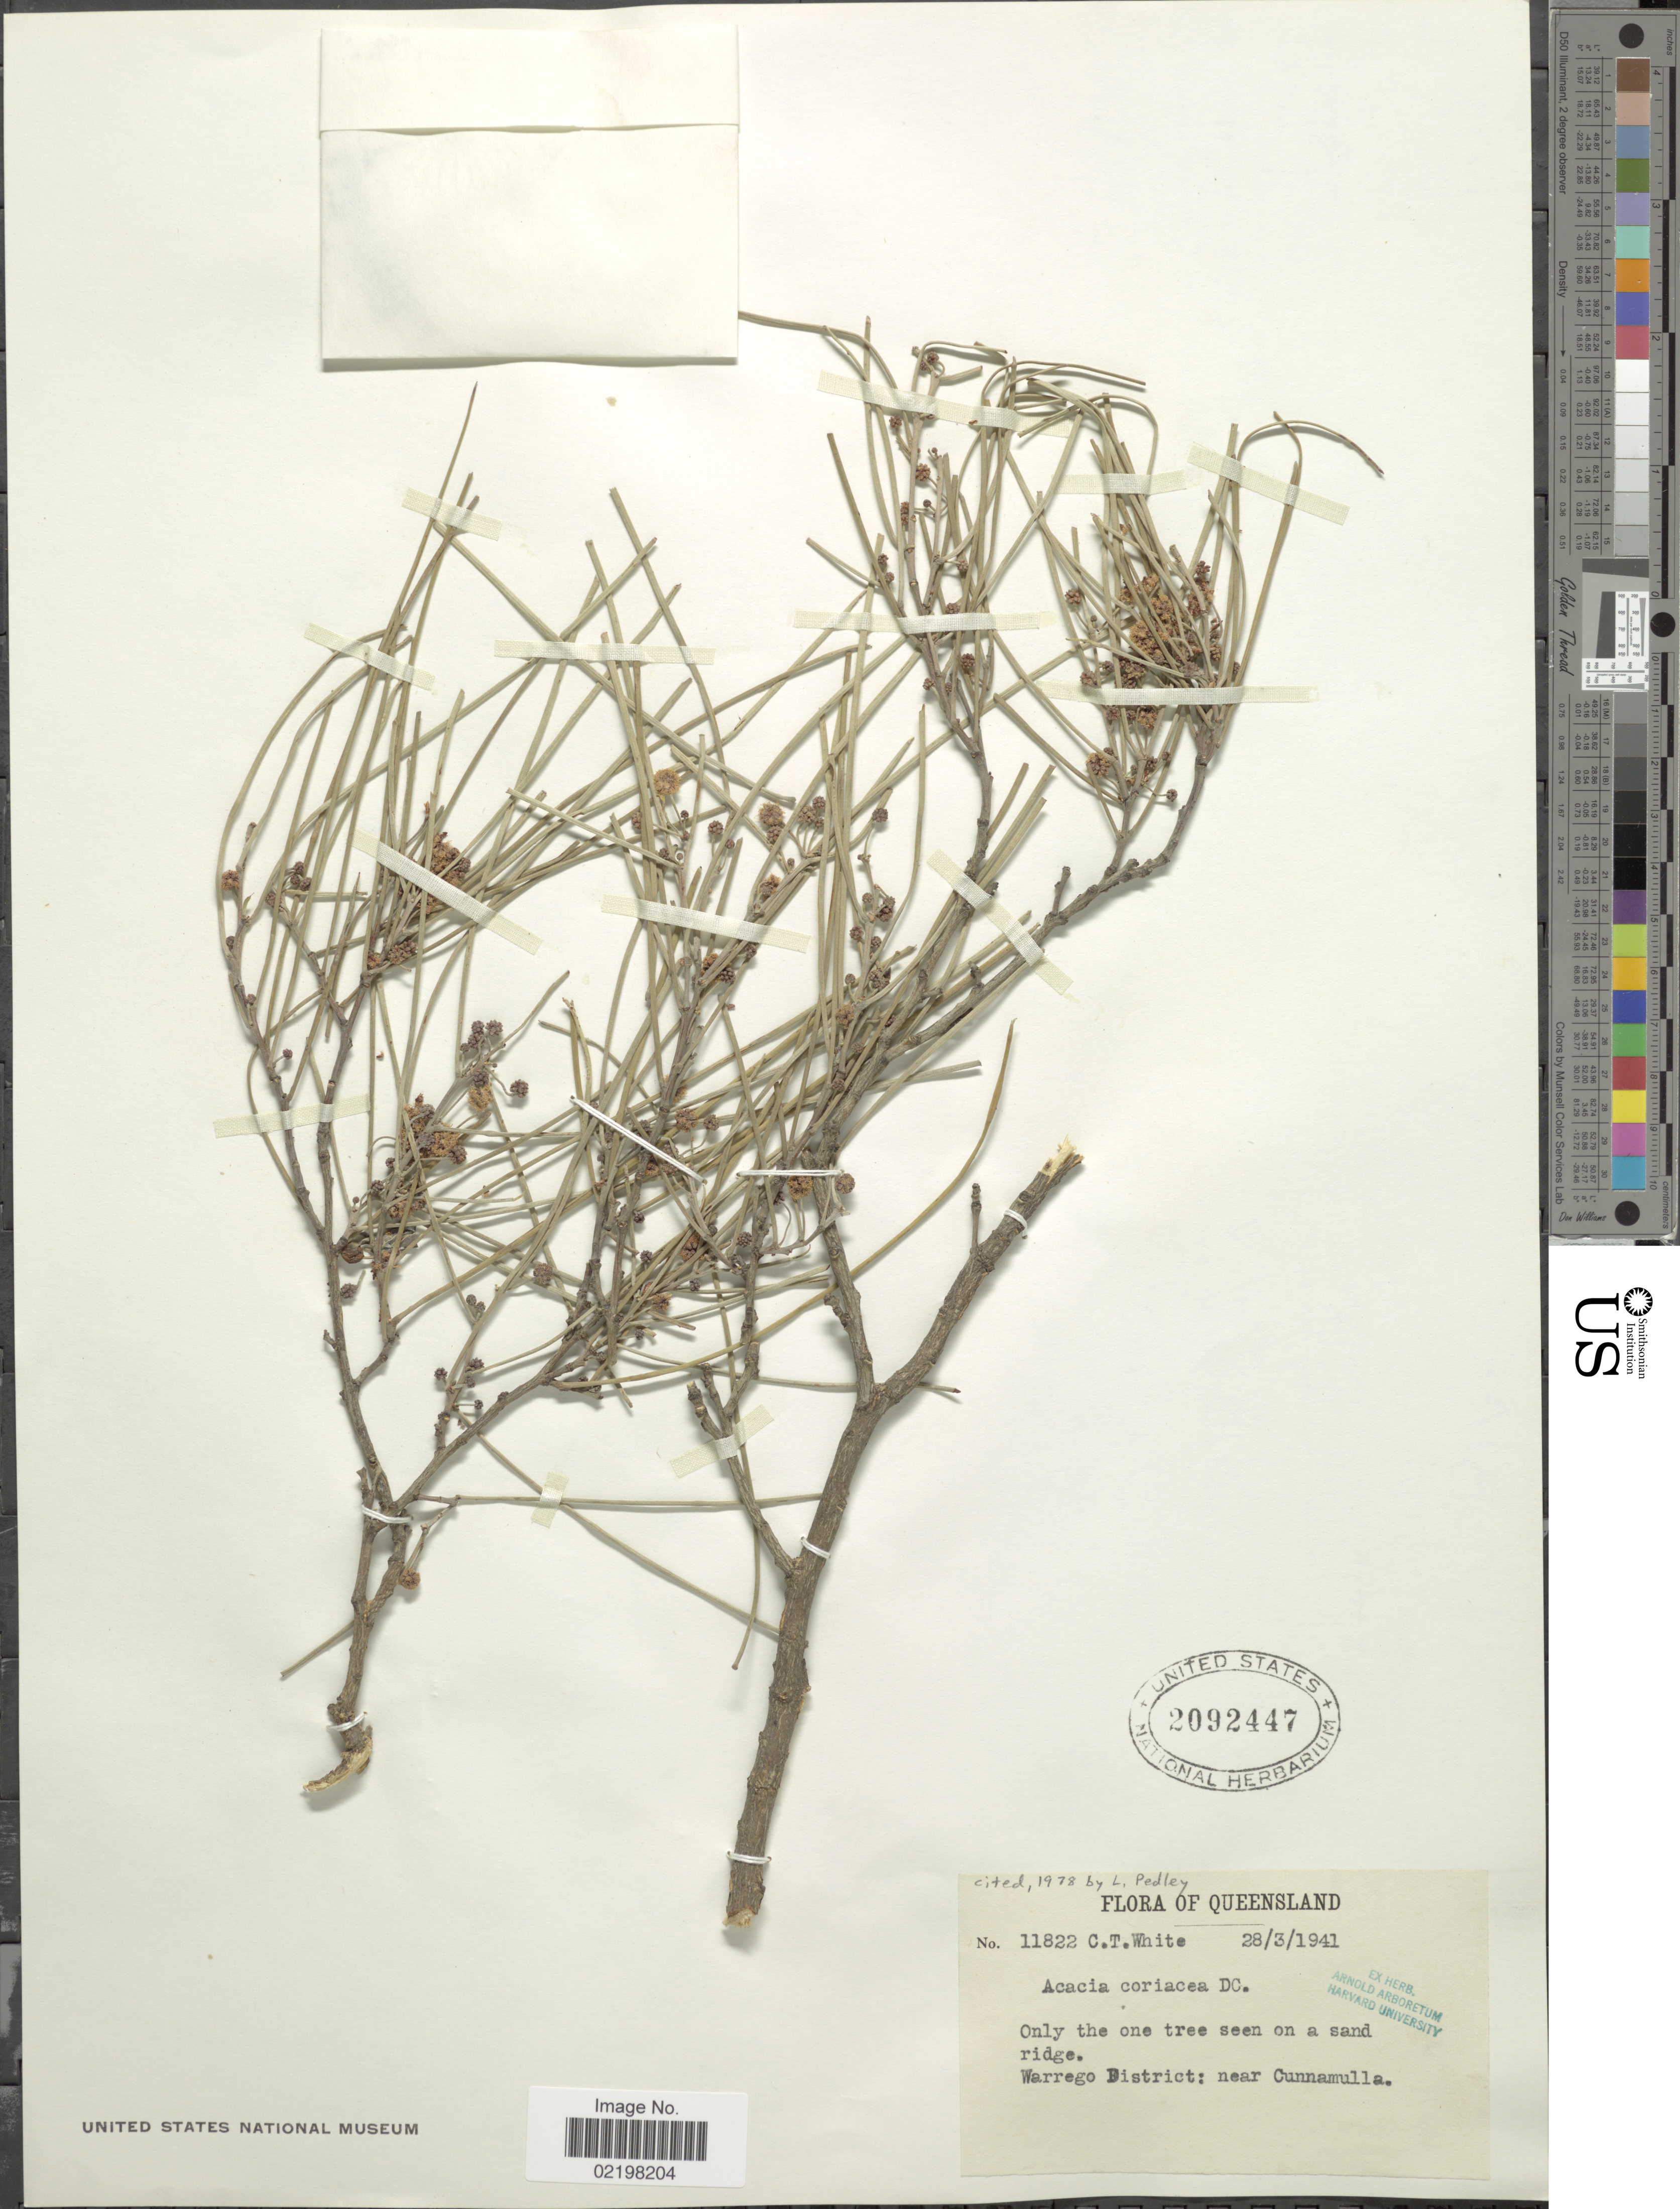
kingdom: Plantae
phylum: Tracheophyta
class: Magnoliopsida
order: Fabales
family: Fabaceae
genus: Acacia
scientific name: Acacia coriacea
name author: DC.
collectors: C. T. White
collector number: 11822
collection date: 1941-03-28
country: Australia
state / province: Queensland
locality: Queensland. Warrego District: near Cunnamulla.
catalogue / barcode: US 2092447